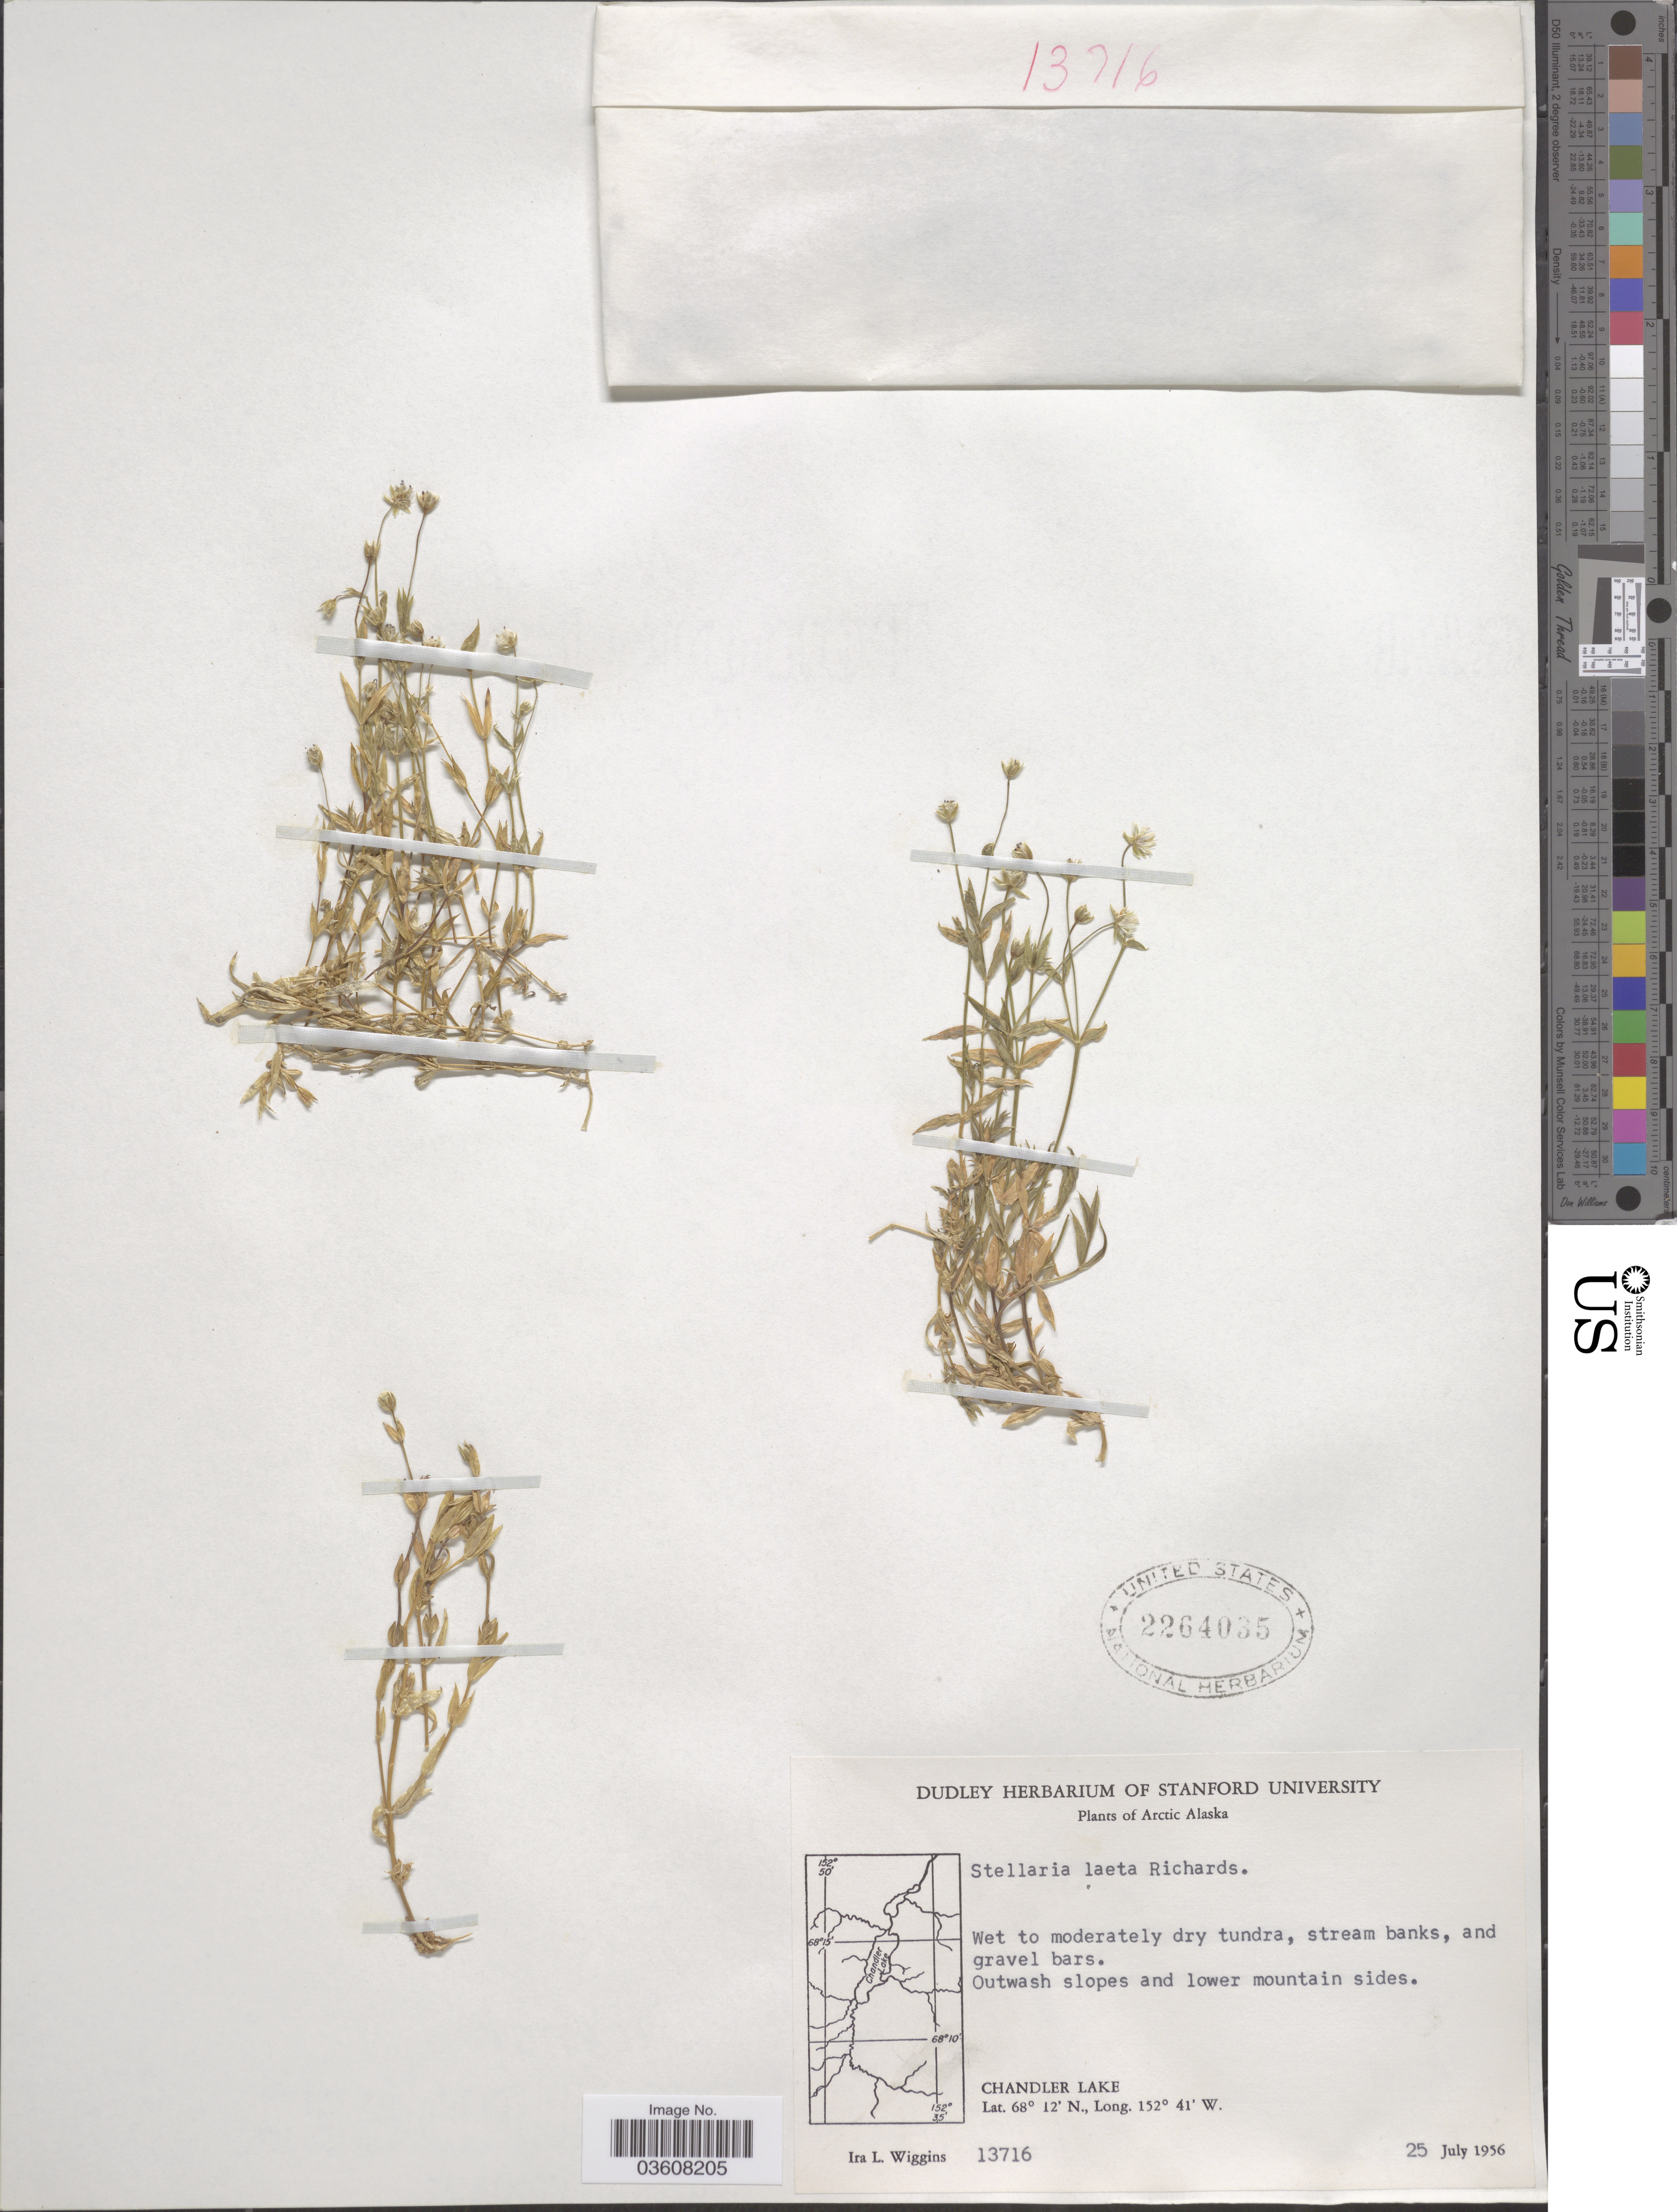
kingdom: Plantae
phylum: Tracheophyta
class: Magnoliopsida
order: Caryophyllales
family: Caryophyllaceae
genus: Stellaria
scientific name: Stellaria laeta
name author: Richards.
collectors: I. L. Wiggins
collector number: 13716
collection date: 1956-07-25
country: United States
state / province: Alaska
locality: Arctic Alaska. Outwash slopes and lower mountain sides. Chandler Lake.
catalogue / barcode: US 2264035